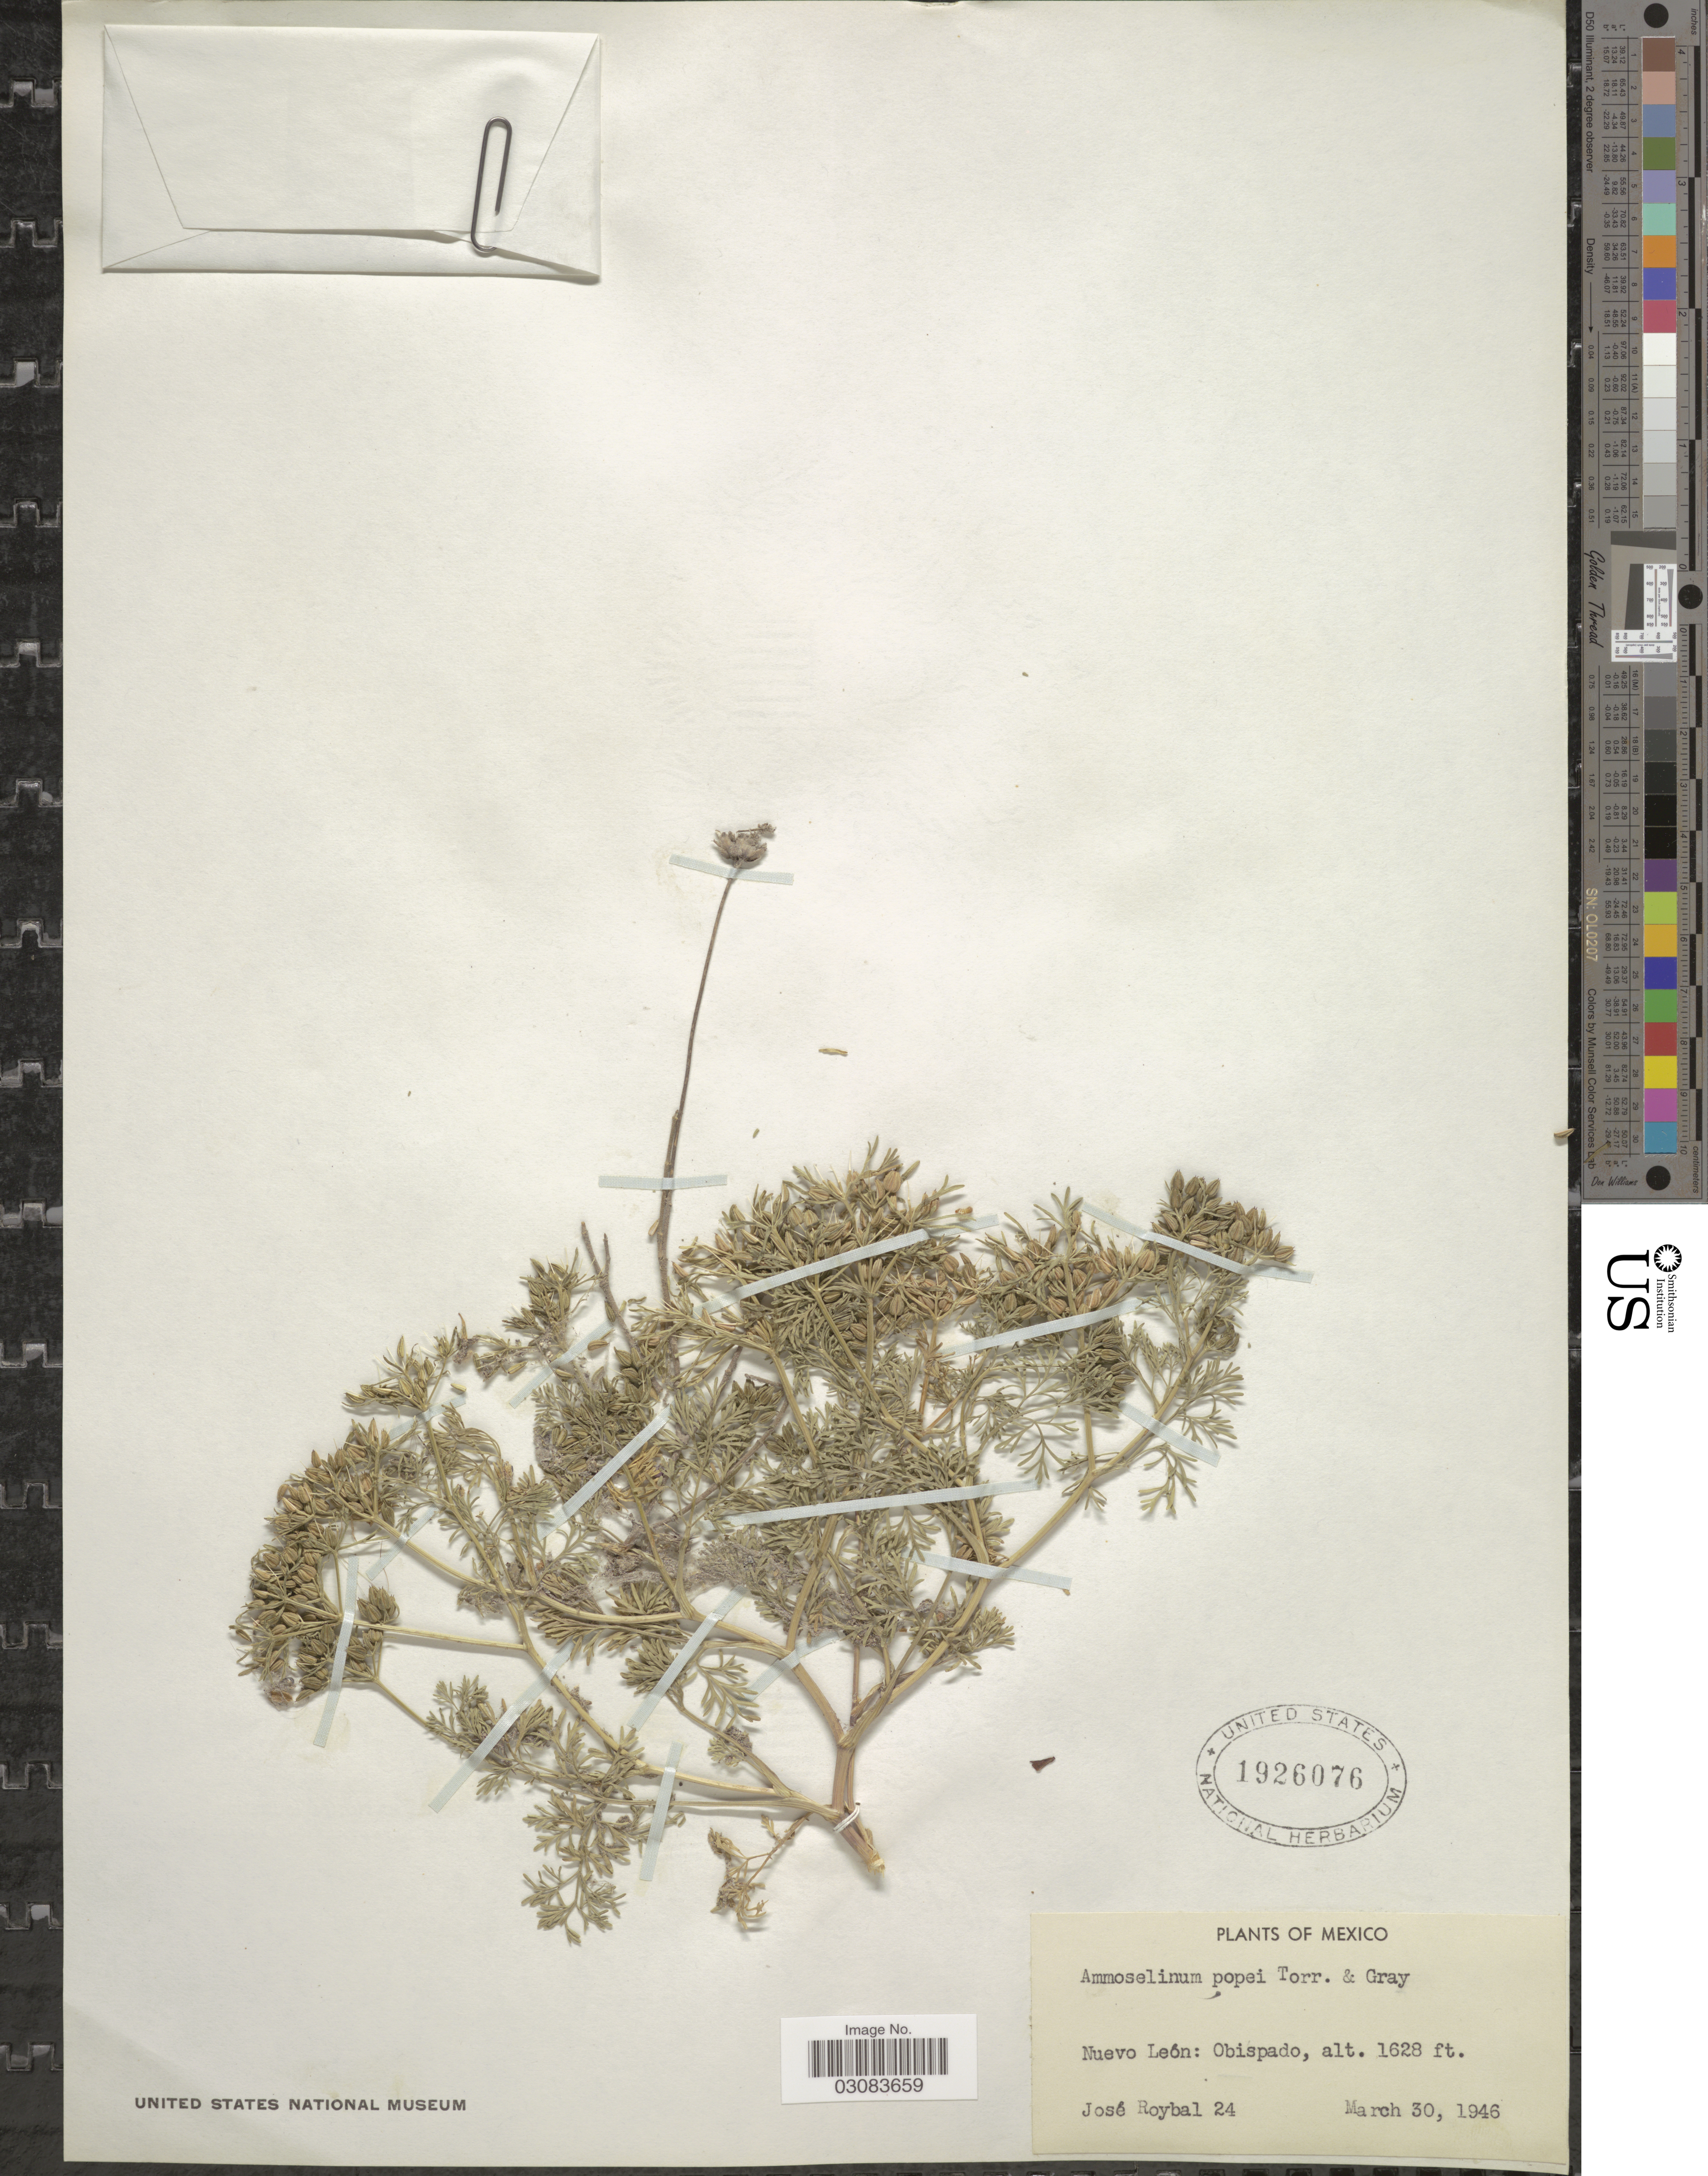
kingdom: Plantae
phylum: Tracheophyta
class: Magnoliopsida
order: Apiales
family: Apiaceae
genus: Ammoselinum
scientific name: Ammoselinum popei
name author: Torr. & A. Gray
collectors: J. Roybal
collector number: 24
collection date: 1946-03-30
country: Mexico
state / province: Nuevo León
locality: Obispado.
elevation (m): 496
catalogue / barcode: US 1926076